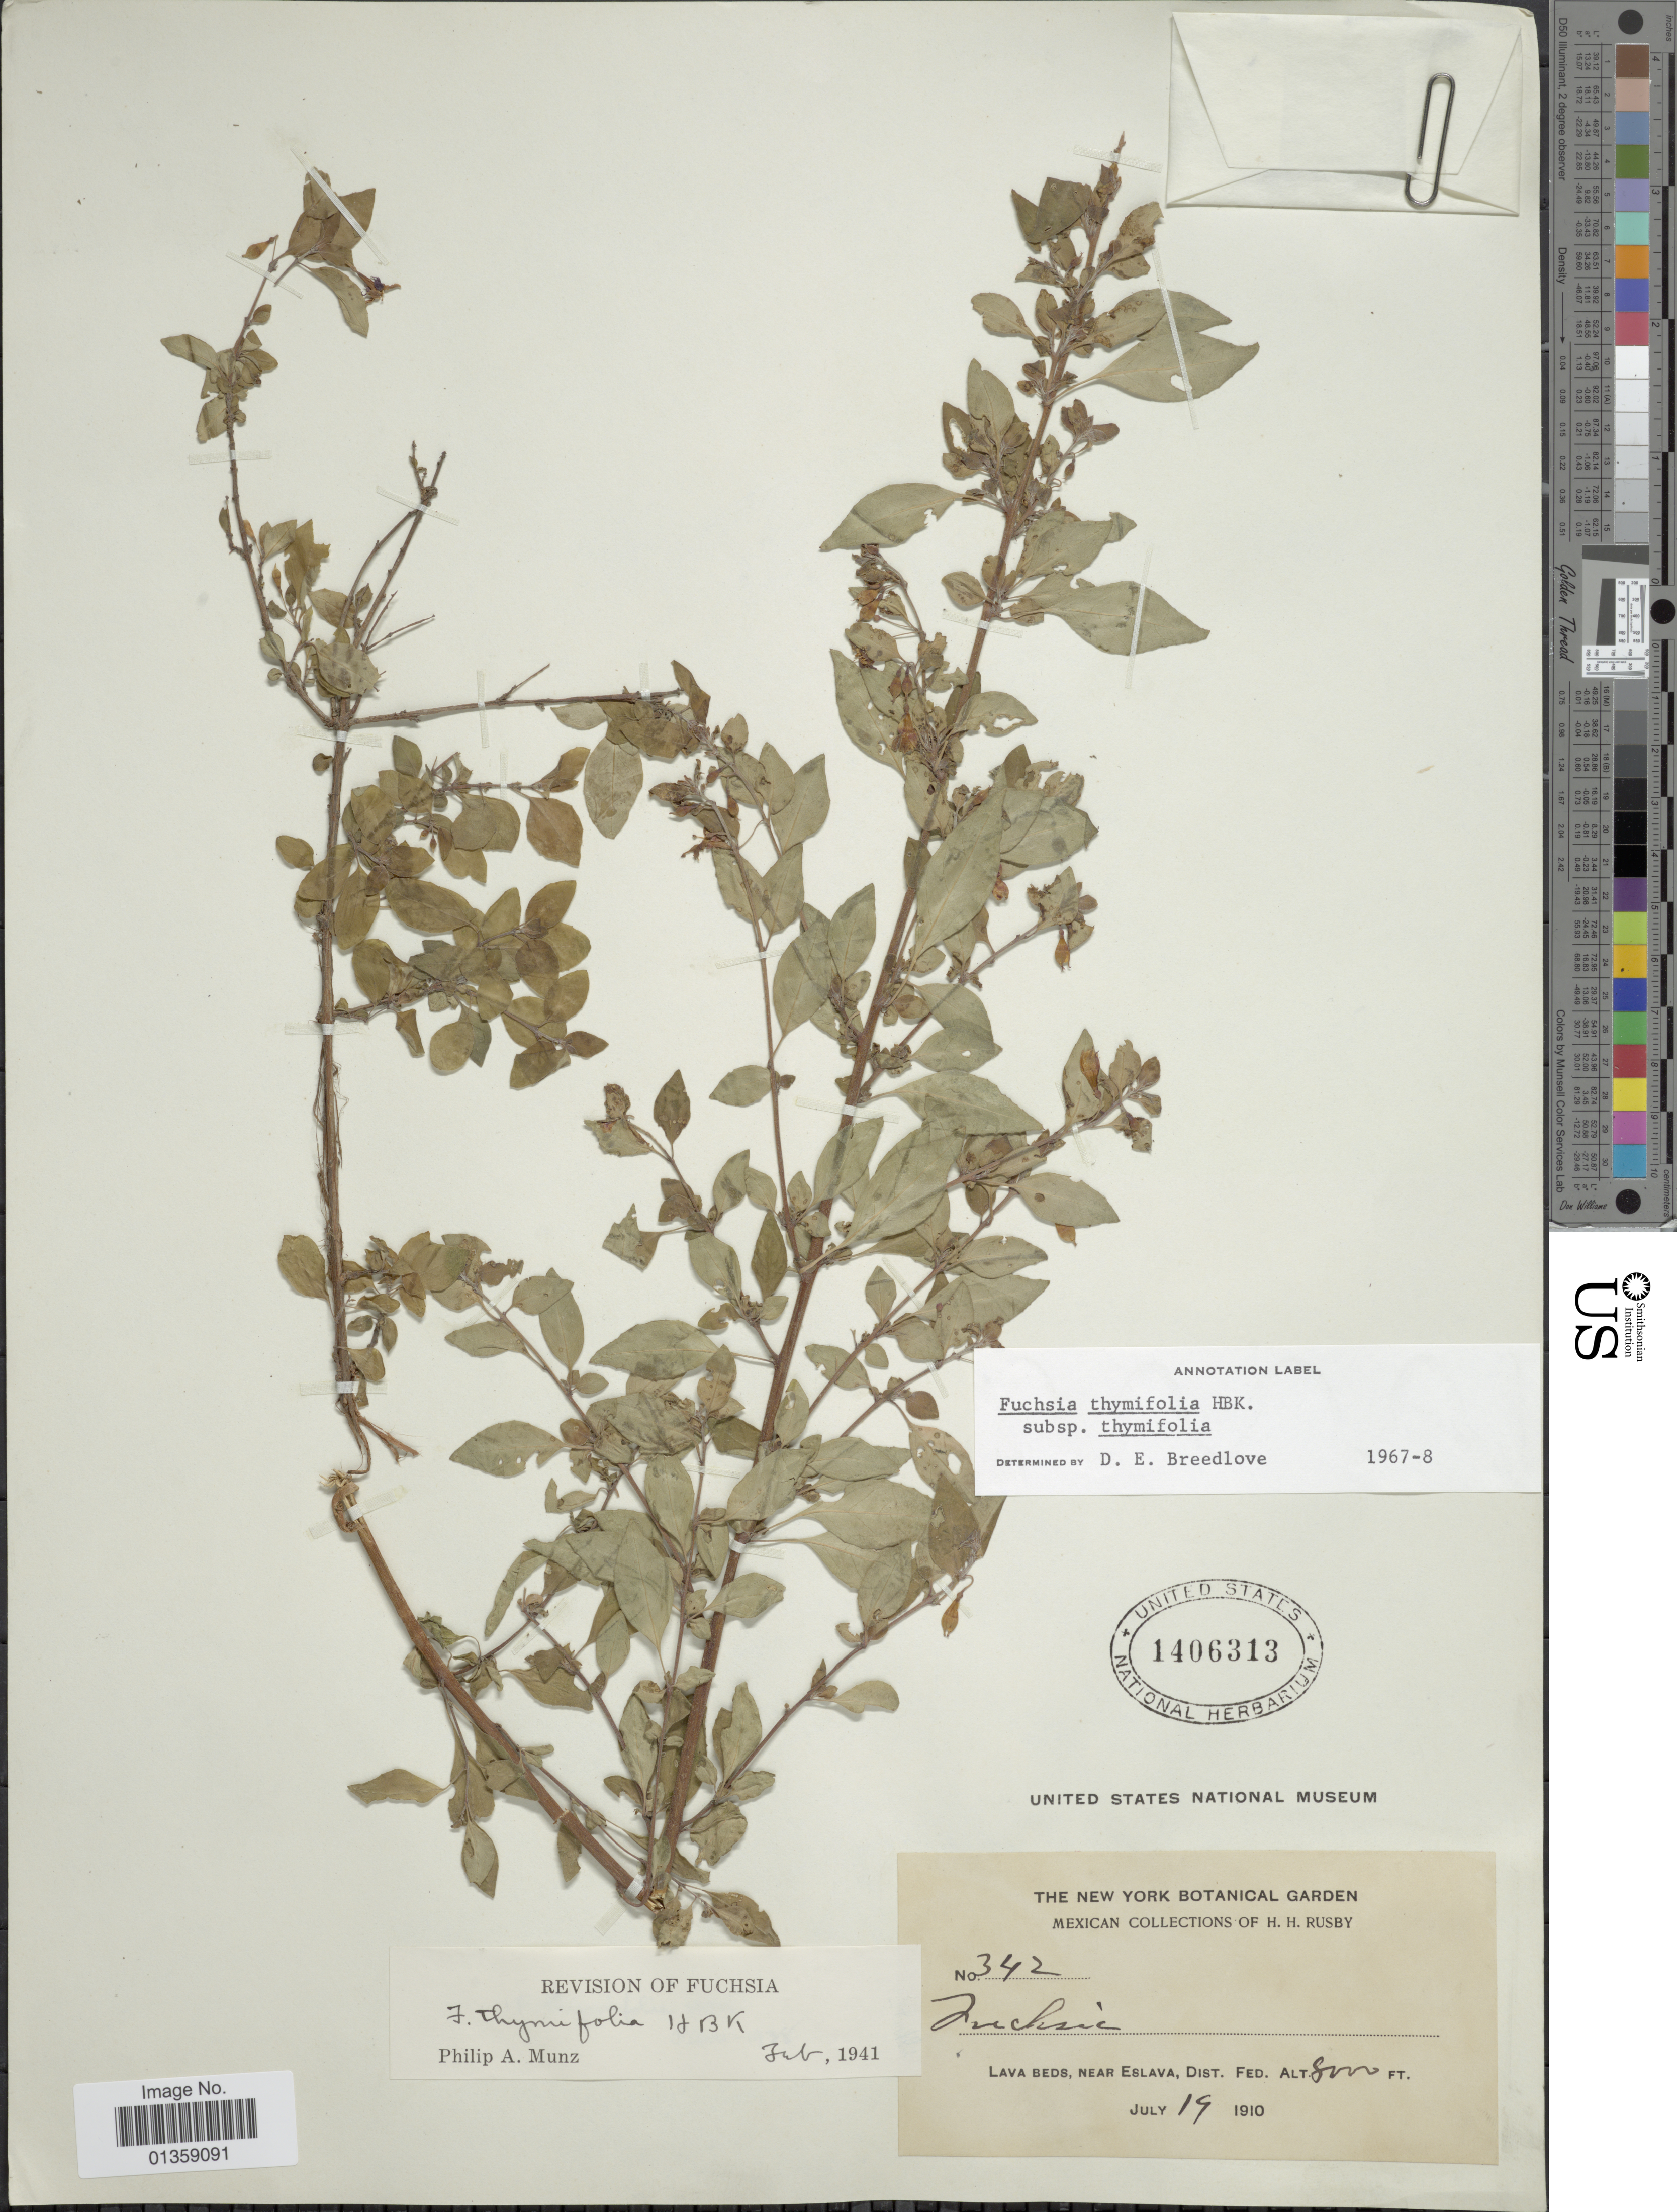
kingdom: Plantae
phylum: Tracheophyta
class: Magnoliopsida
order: Myrtales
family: Onagraceae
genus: Fuchsia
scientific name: Fuchsia thymifolia subsp. thymifolia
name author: Kunth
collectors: H. H. Rusby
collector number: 342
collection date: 1910-07-19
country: Mexico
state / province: Distrito Federal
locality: Lava beds, near Eslava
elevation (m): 2438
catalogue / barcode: US 1406313